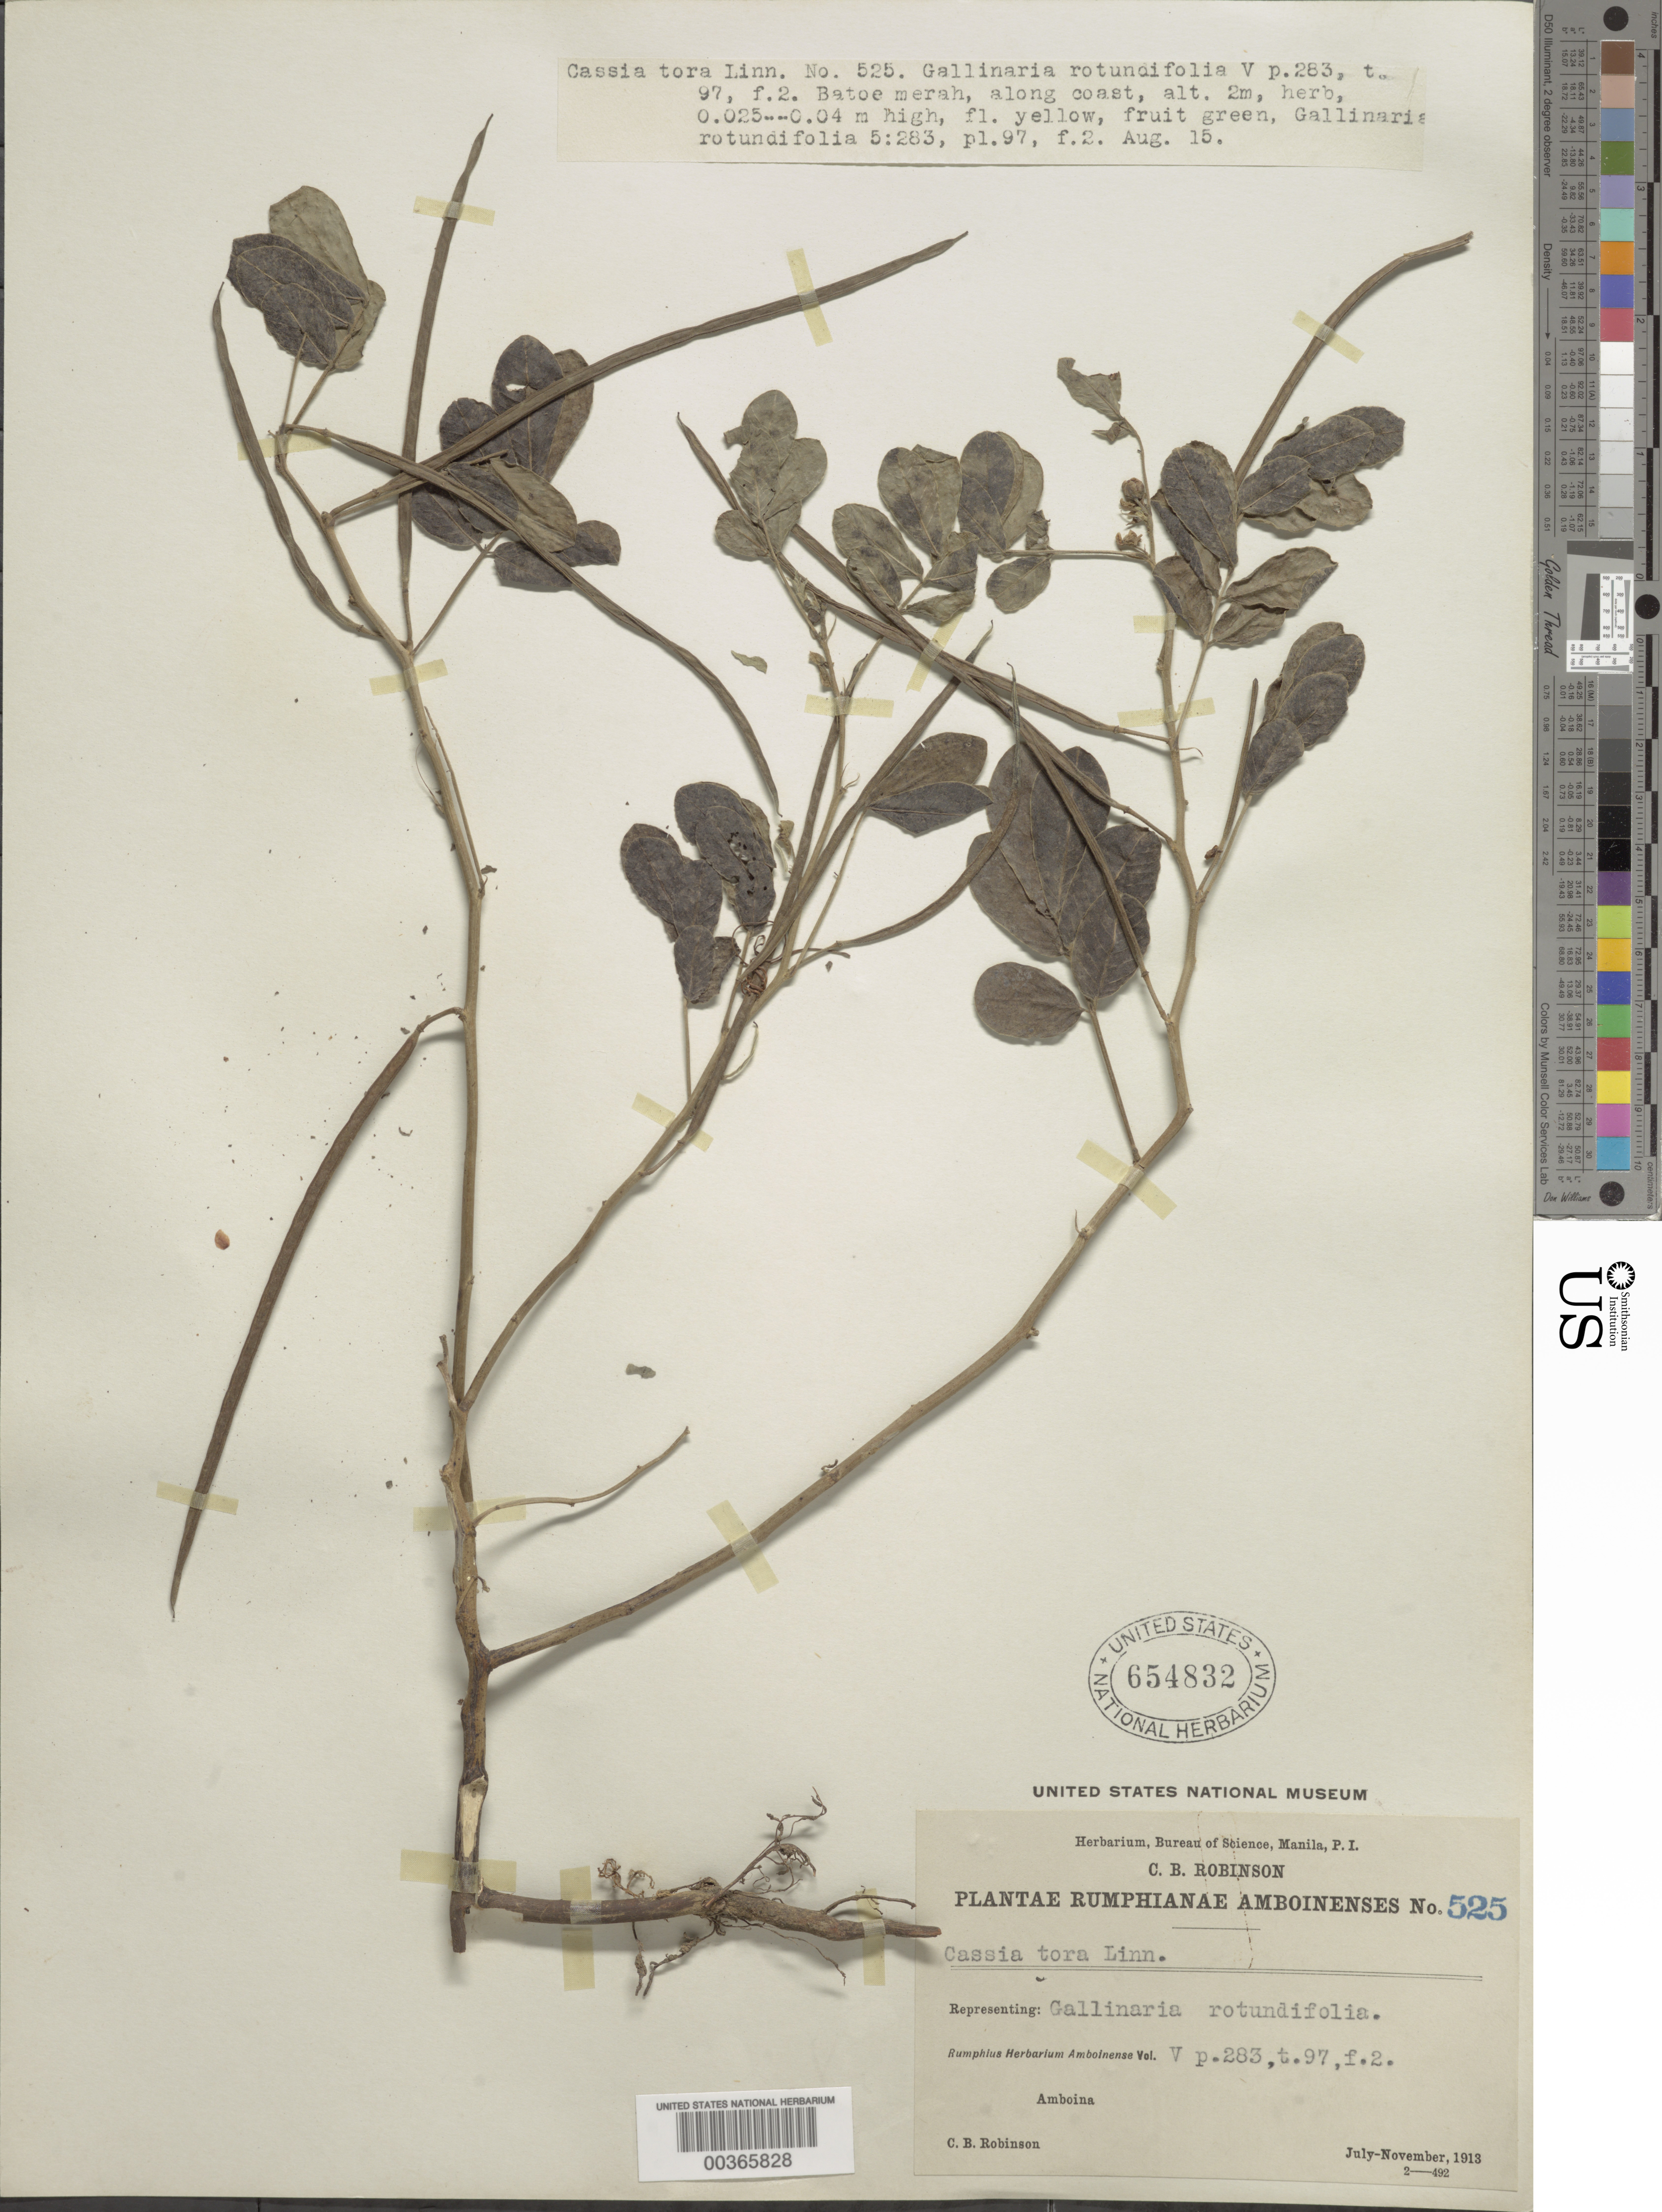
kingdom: Plantae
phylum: Tracheophyta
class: Magnoliopsida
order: Fabales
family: Fabaceae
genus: Senna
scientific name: Senna tora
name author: (L.) Roxb.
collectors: C. Robinson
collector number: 525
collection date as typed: Jul 1913 to -- Nov 1913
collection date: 1913-07/1913-11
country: Indonesia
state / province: Maluku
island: Amboina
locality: Amboina i. [Moluccas]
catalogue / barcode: US 654832